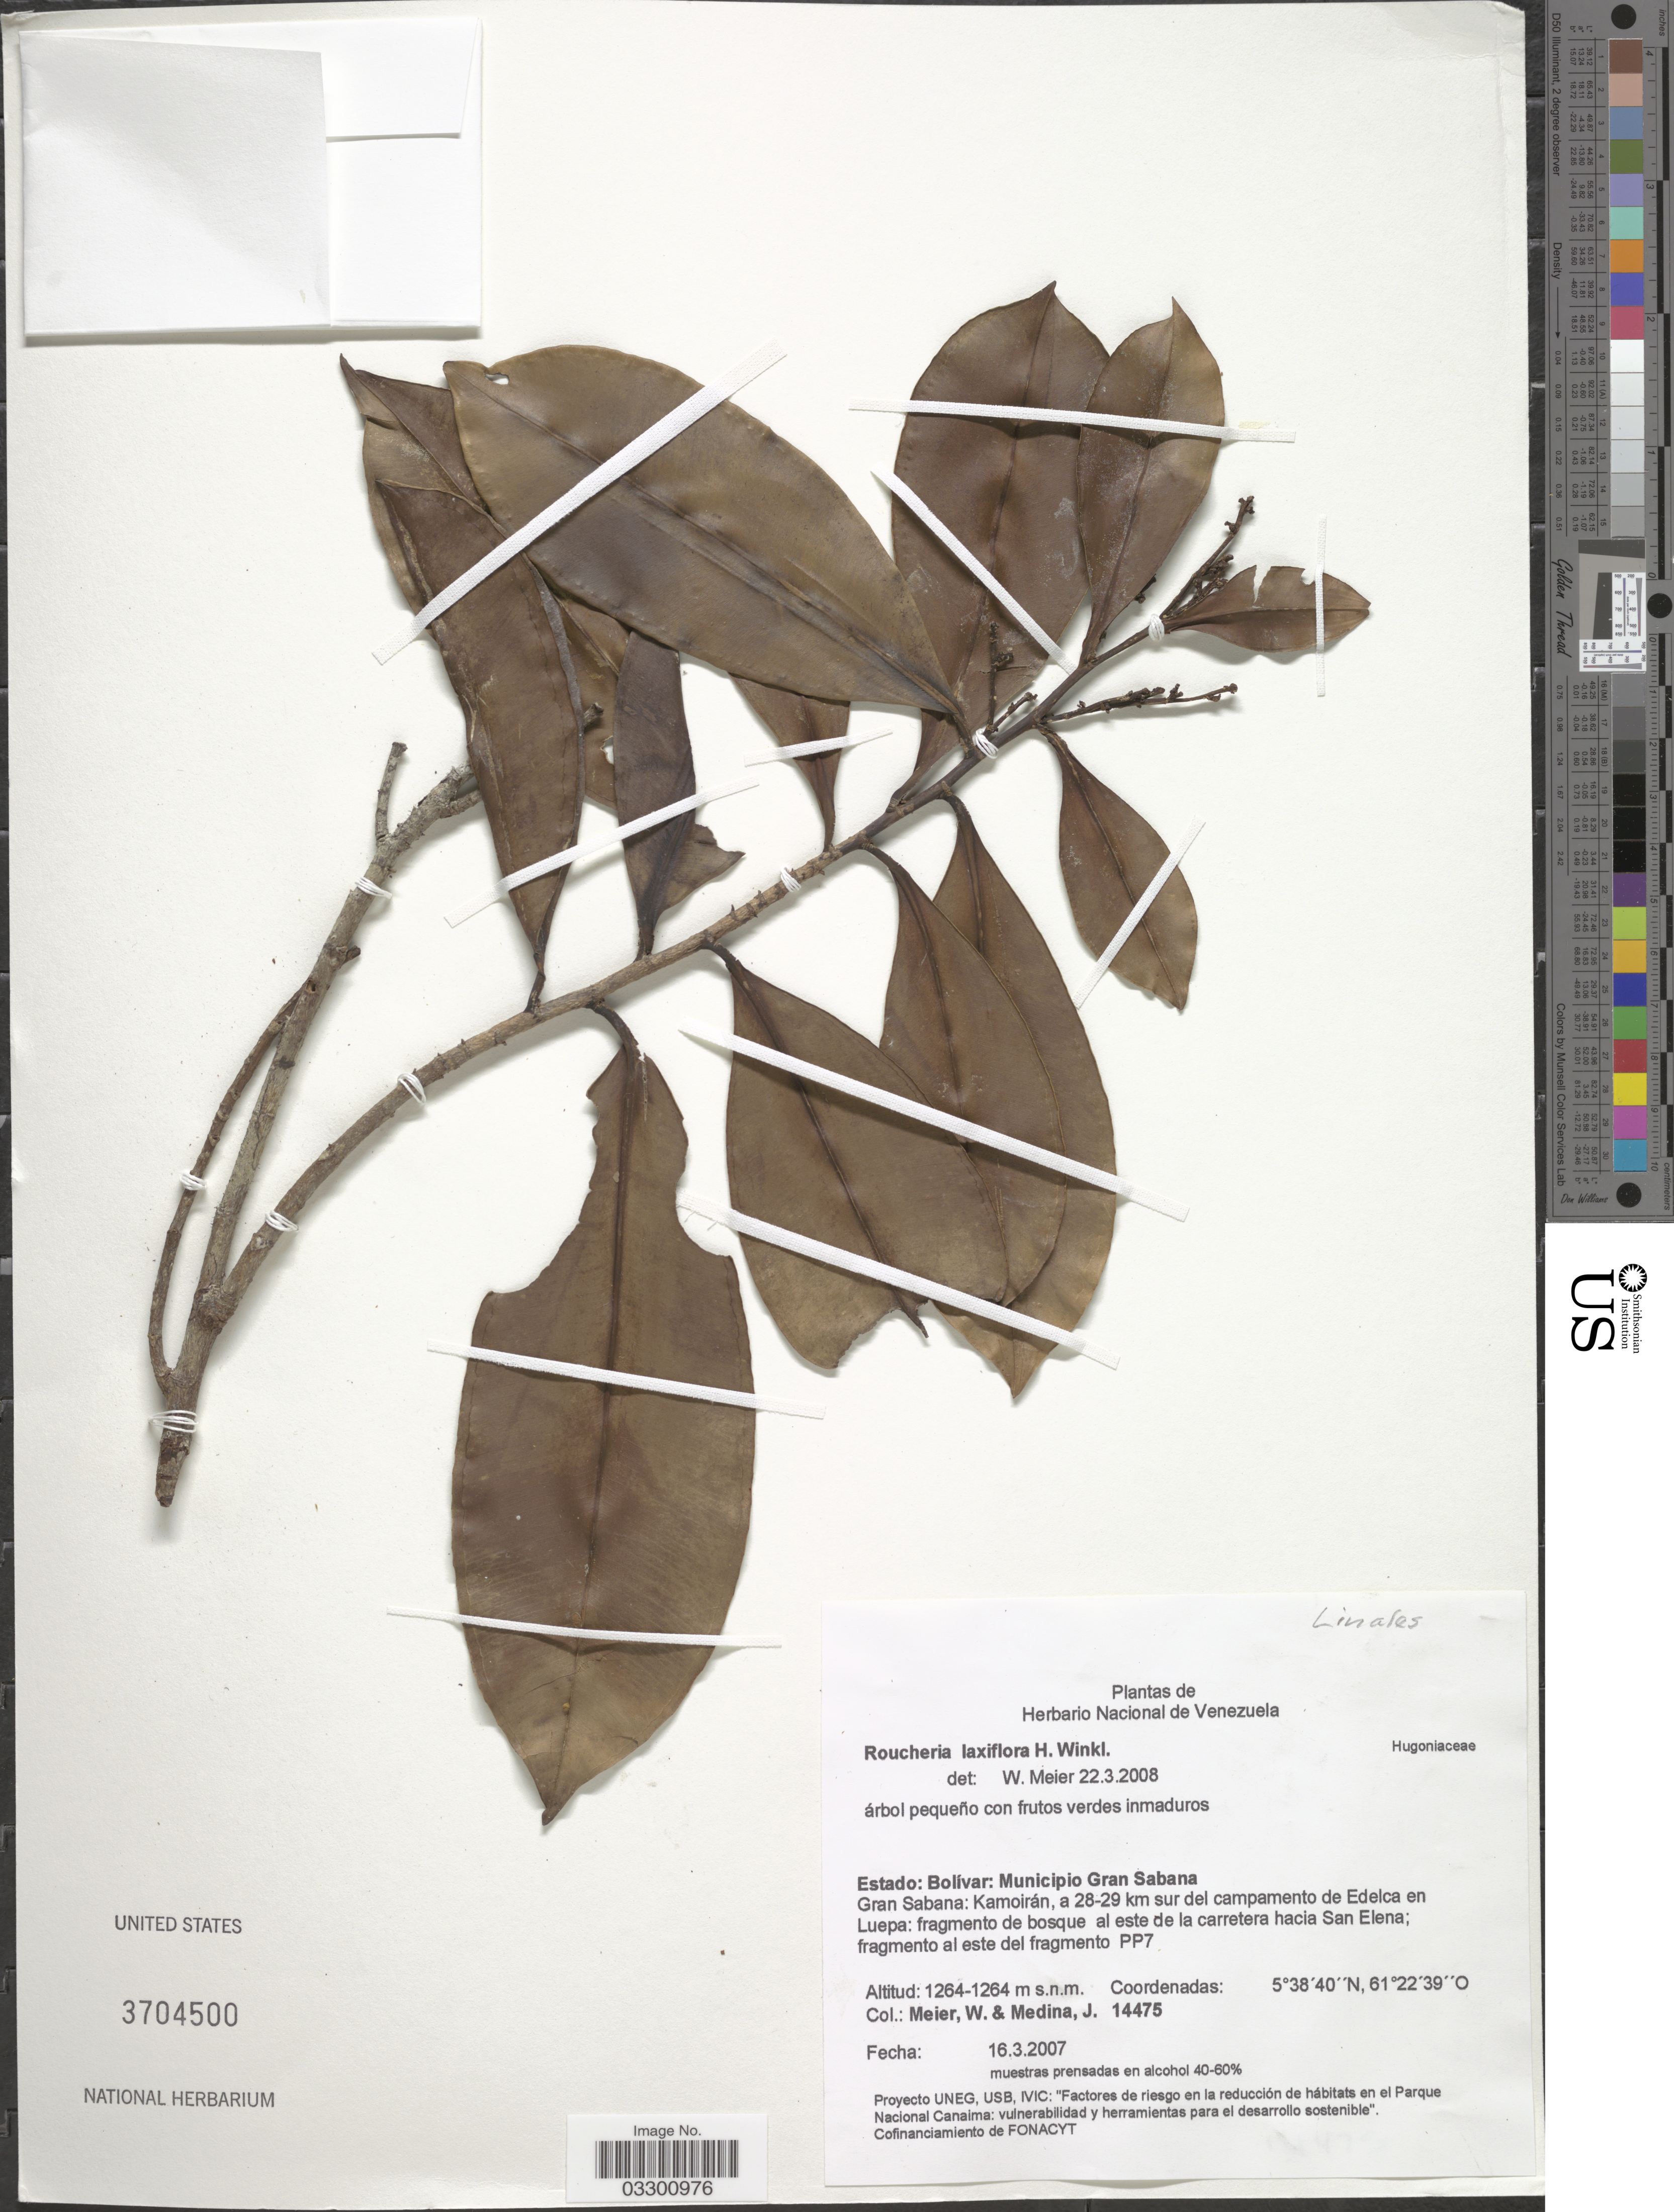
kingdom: Plantae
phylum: Tracheophyta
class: Magnoliopsida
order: Malpighiales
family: Linaceae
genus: Roucheria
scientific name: Roucheria laxiflora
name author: H. Winkl.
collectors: W. Meier & J. Medina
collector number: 14475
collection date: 2007-03-16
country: Venezuela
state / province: Bolivar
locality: Municipio Gran Sabana. Gran Sabana: Kamoirán, a 28-29 km sur del campamento de Edelca en Luepa: fragmento de bosque al este de la carretera hacia San Elna; fragmento al este del fragmento PP7.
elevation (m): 1264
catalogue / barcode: US 3704500